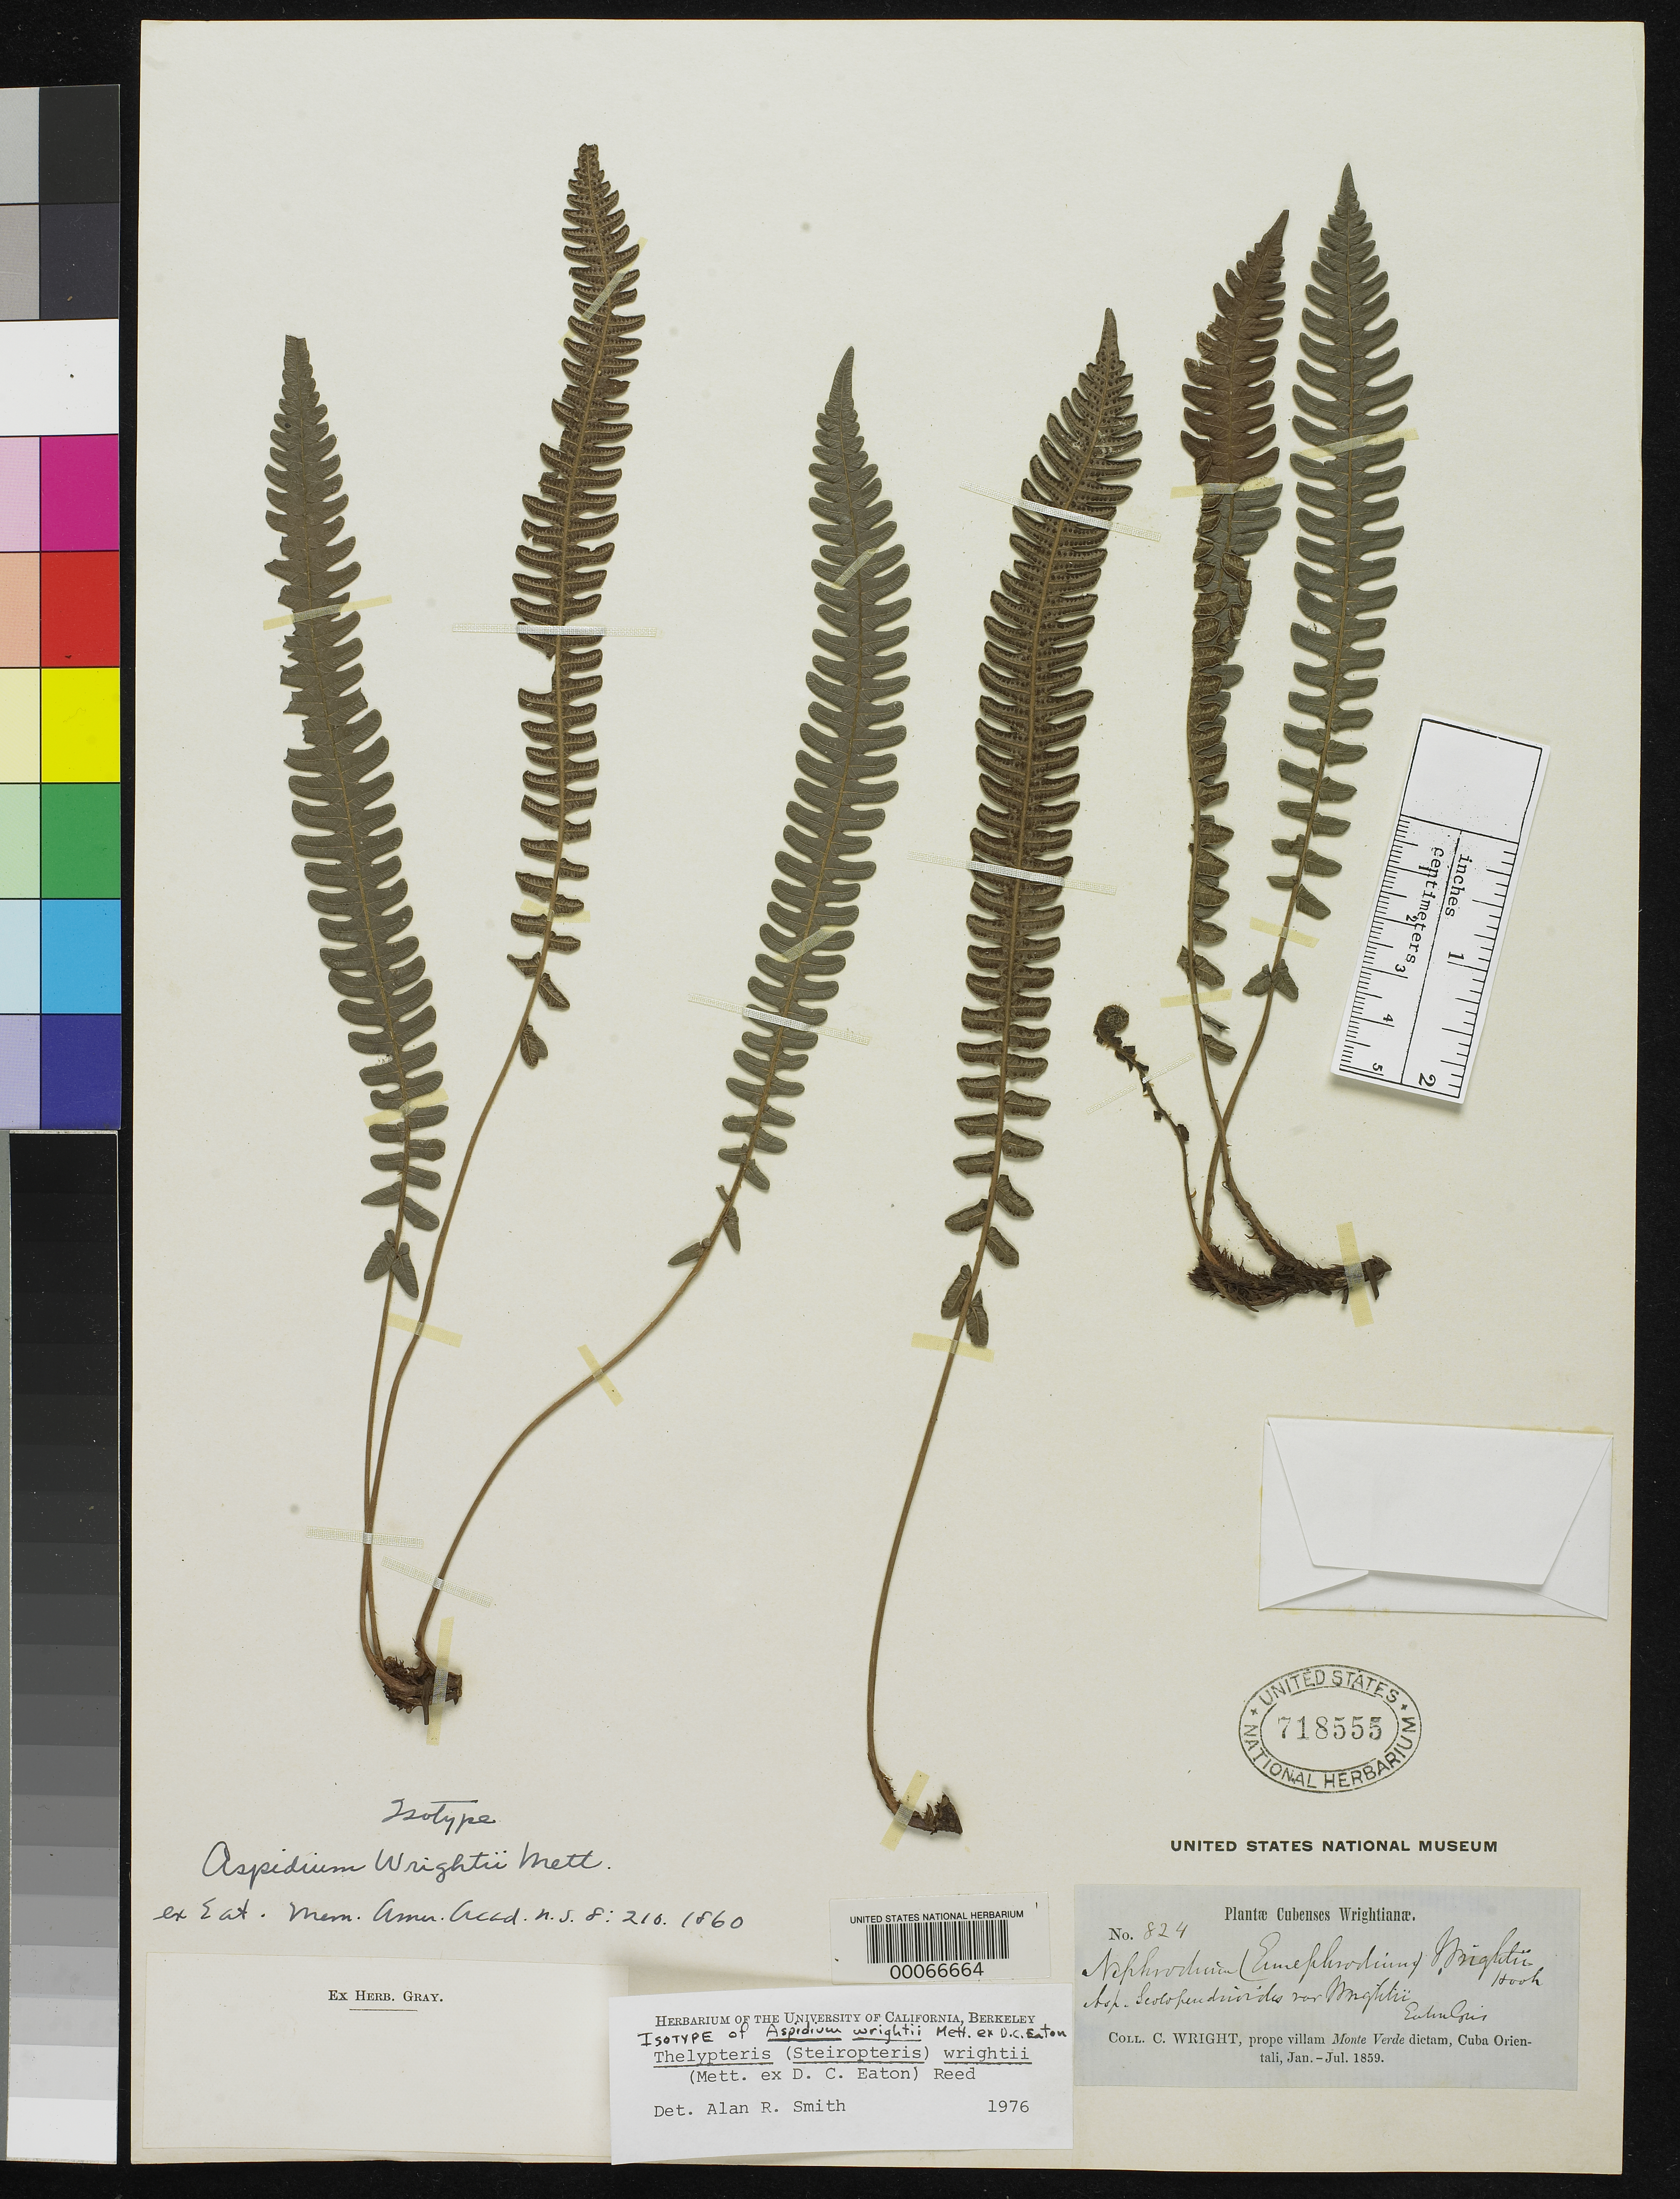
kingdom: Plantae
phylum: Tracheophyta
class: Polypodiopsida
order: Polypodiales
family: Tectariaceae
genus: Aspidium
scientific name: Aspidium wrightii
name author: Mett. ex D.C. Eaton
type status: Isotype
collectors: C. Wright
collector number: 824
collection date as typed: Jan 1859 to -- Jul 1859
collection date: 1859-01/1859-07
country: Cuba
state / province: Oriente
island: Greater Antilles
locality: Prope villam Monte Verde dictam.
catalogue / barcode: US 718555